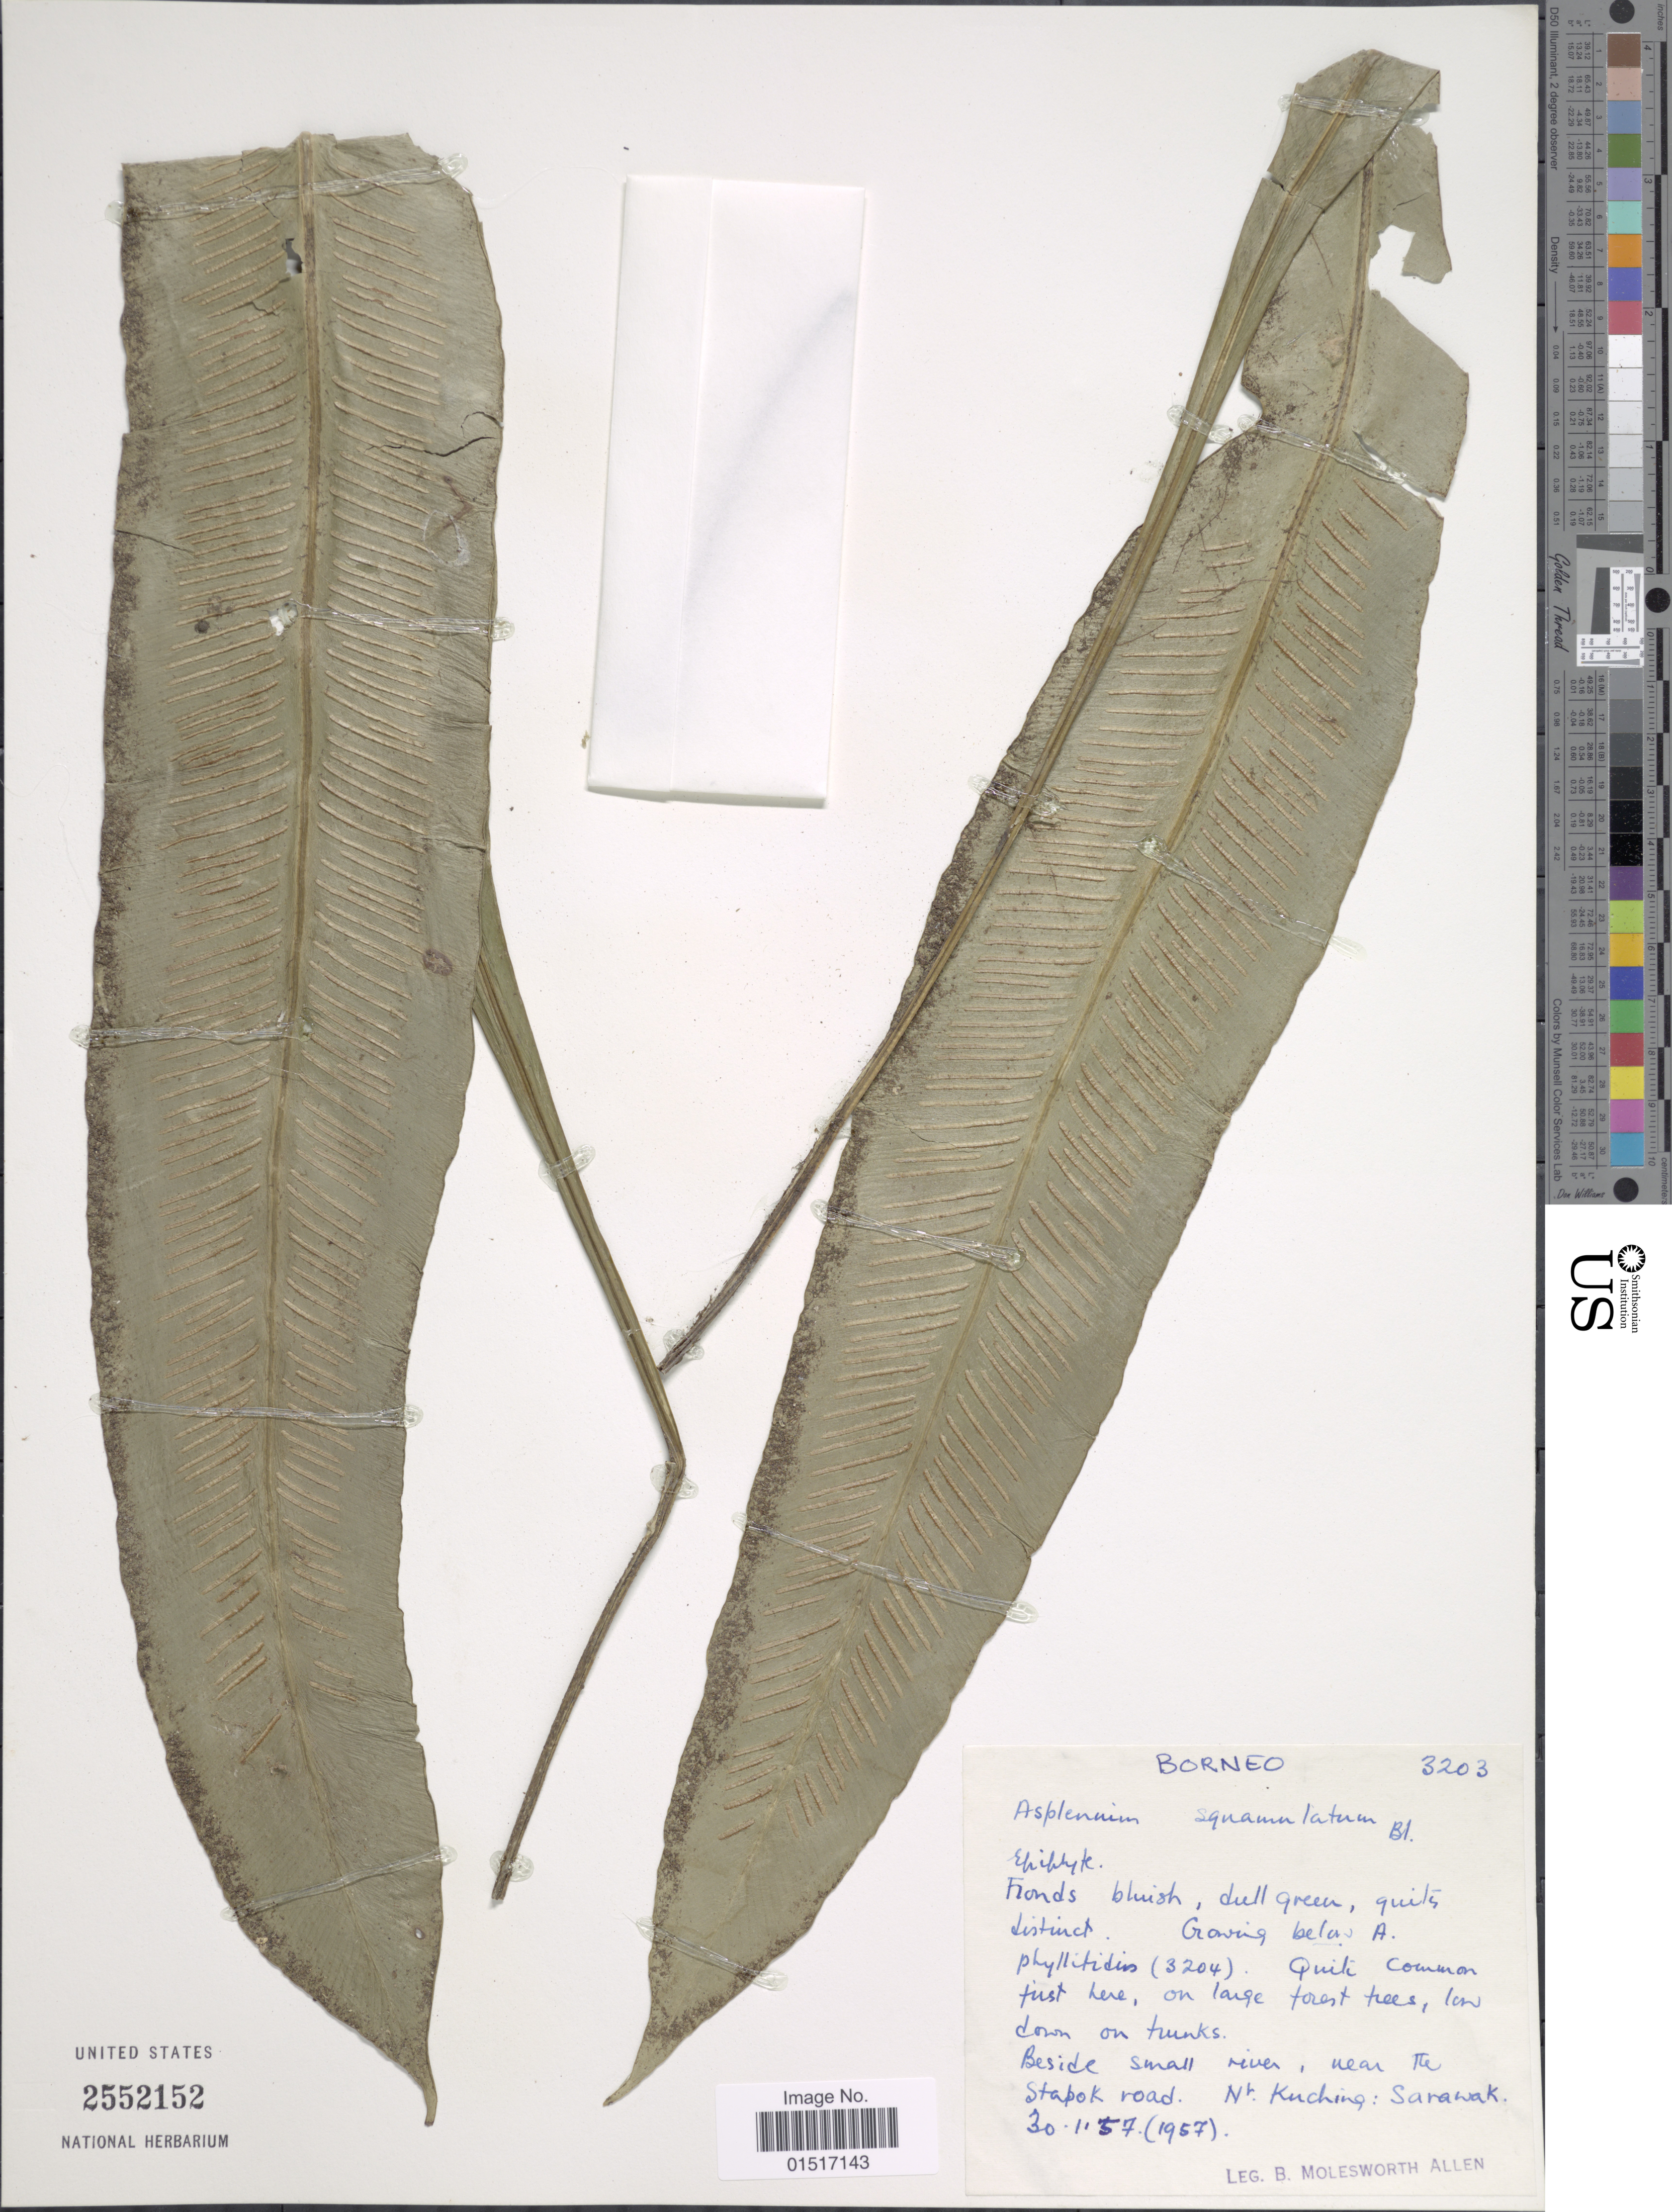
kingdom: Plantae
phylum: Tracheophyta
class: Polypodiopsida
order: Polypodiales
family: Aspleniaceae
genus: Asplenium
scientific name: Asplenium squamulatum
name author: Blume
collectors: B. E. G. Molesworth-Allen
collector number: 3203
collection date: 1957-01-30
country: Malaysia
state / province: Sarawak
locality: Beside small river, near the Stapok road. Nr. Kuching [Near Kuching], Borneo.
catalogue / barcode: US 2552152